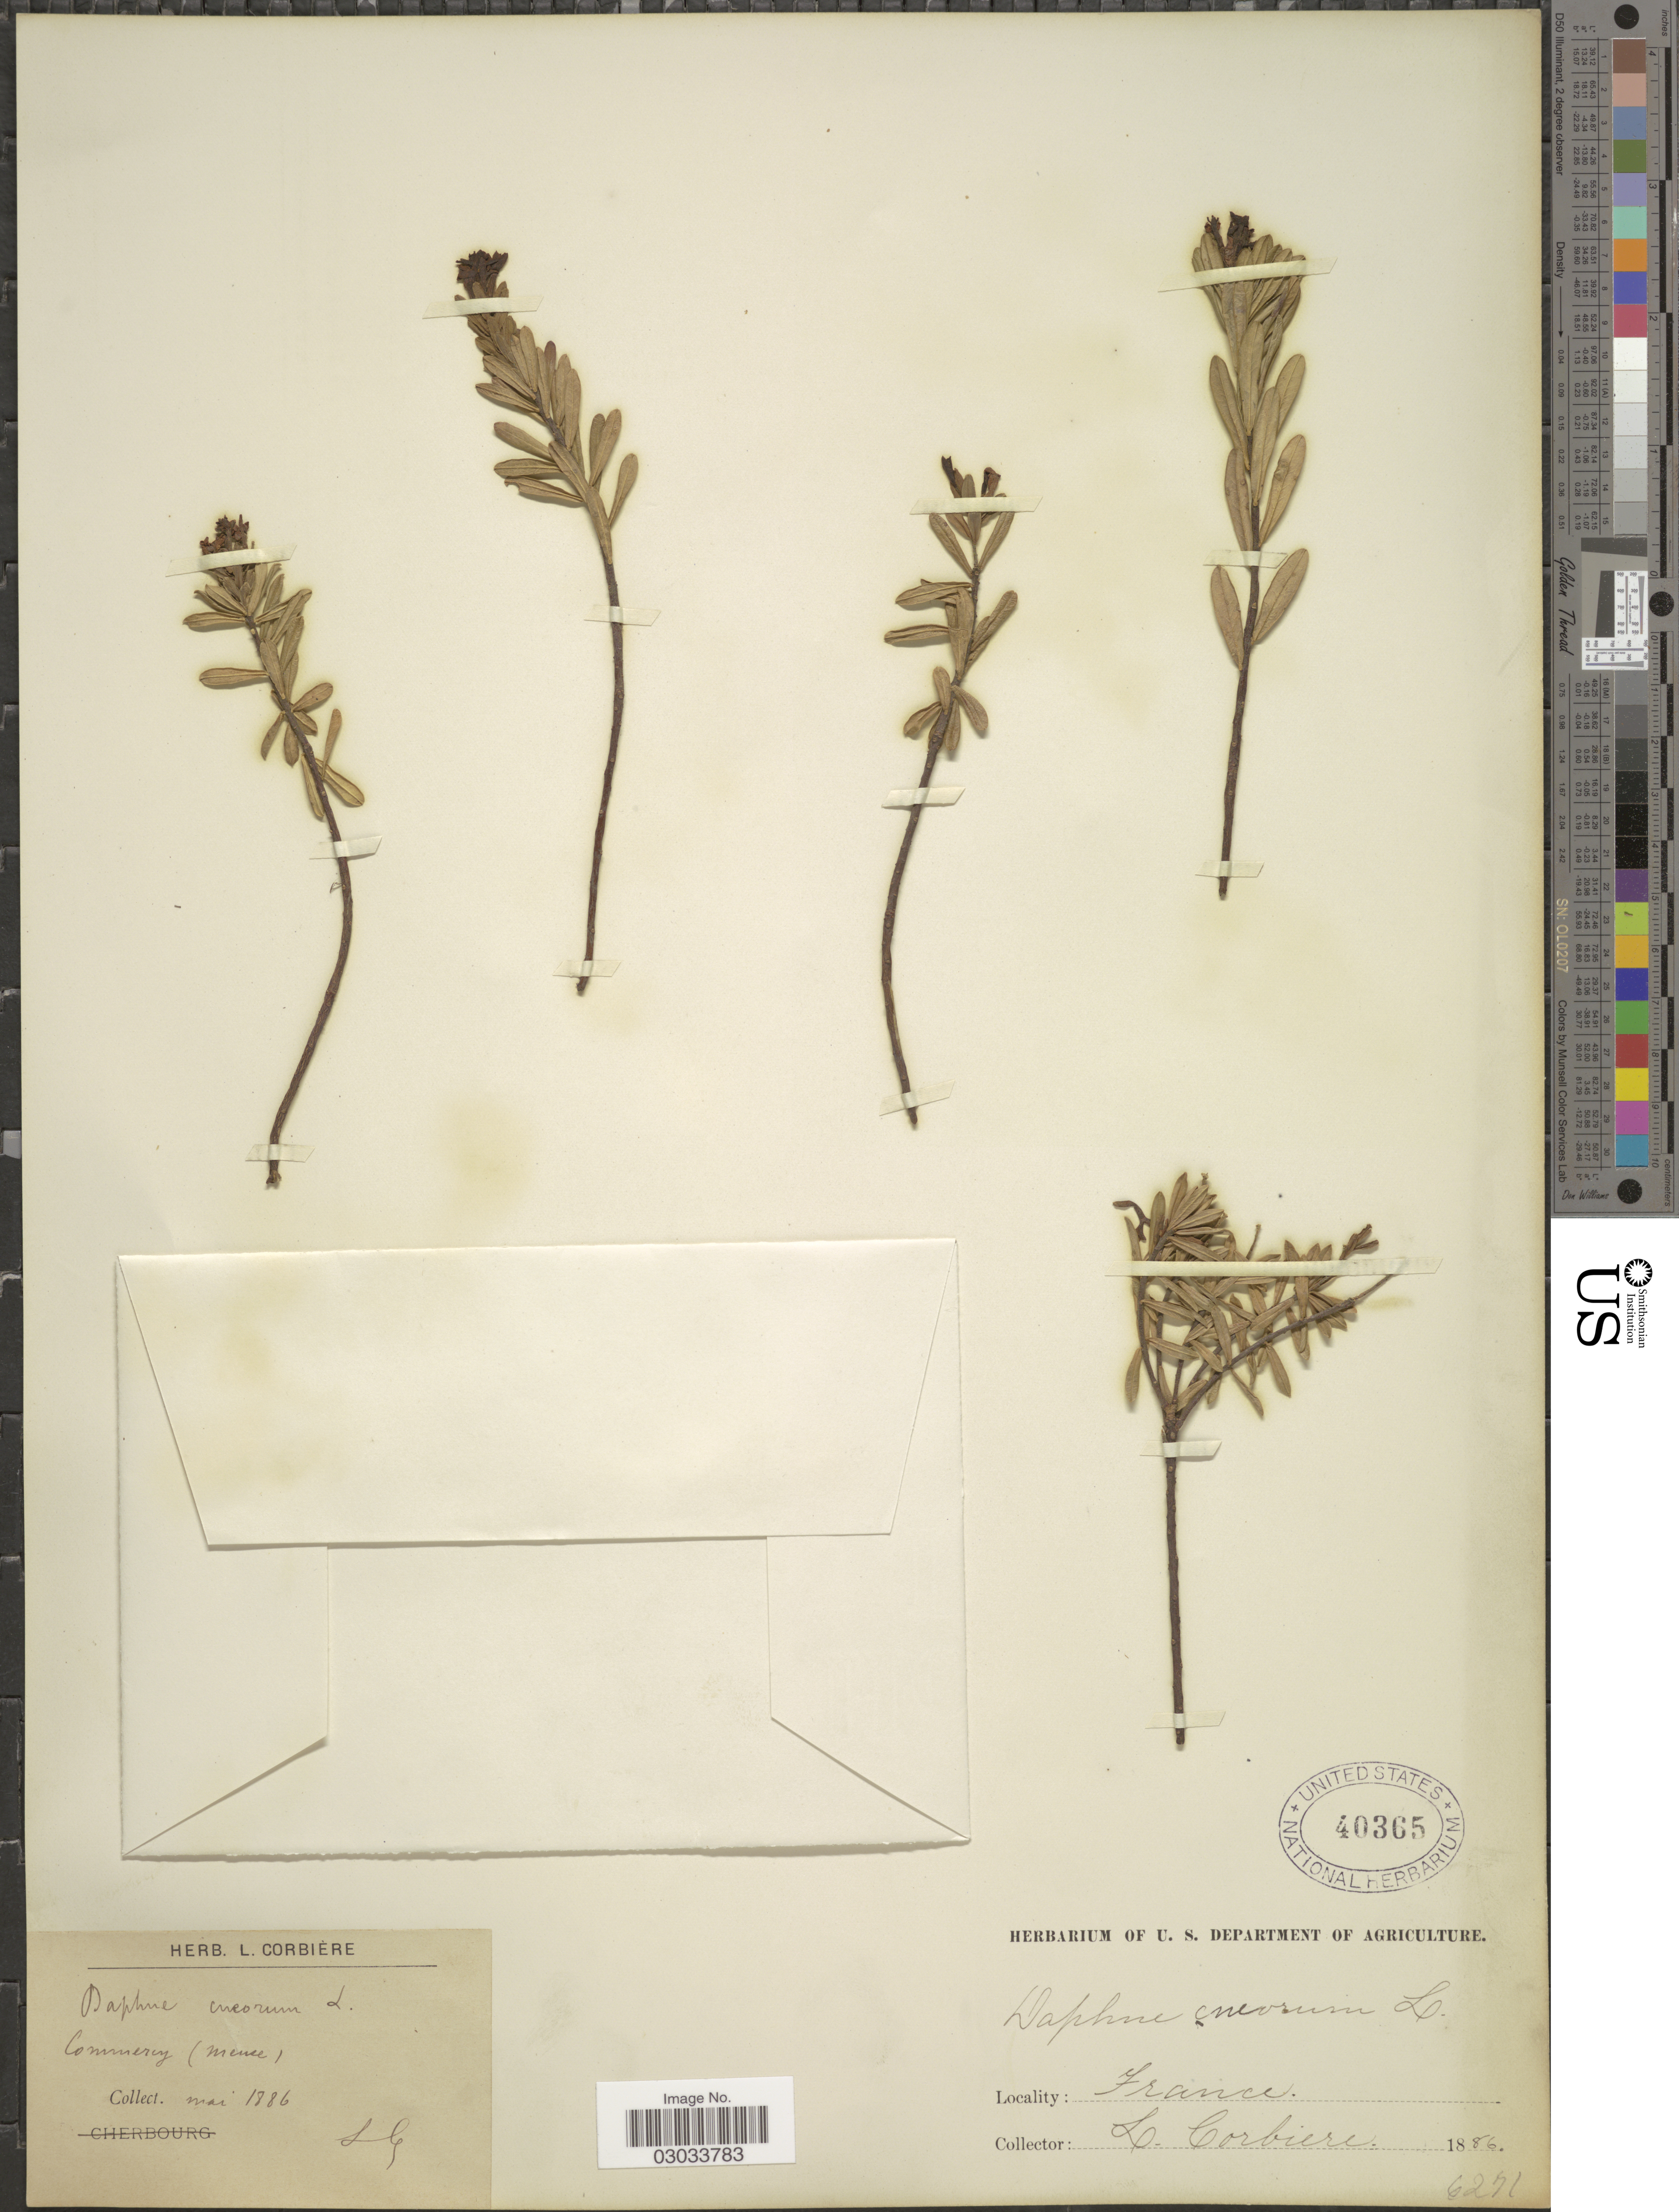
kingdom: Plantae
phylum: Tracheophyta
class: Magnoliopsida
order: Malvales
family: Thymelaeaceae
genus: Daphne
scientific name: Daphne cneorum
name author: L.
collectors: L. Corbière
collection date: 1886-05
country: France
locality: Commercy (meuse).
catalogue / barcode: US 40365